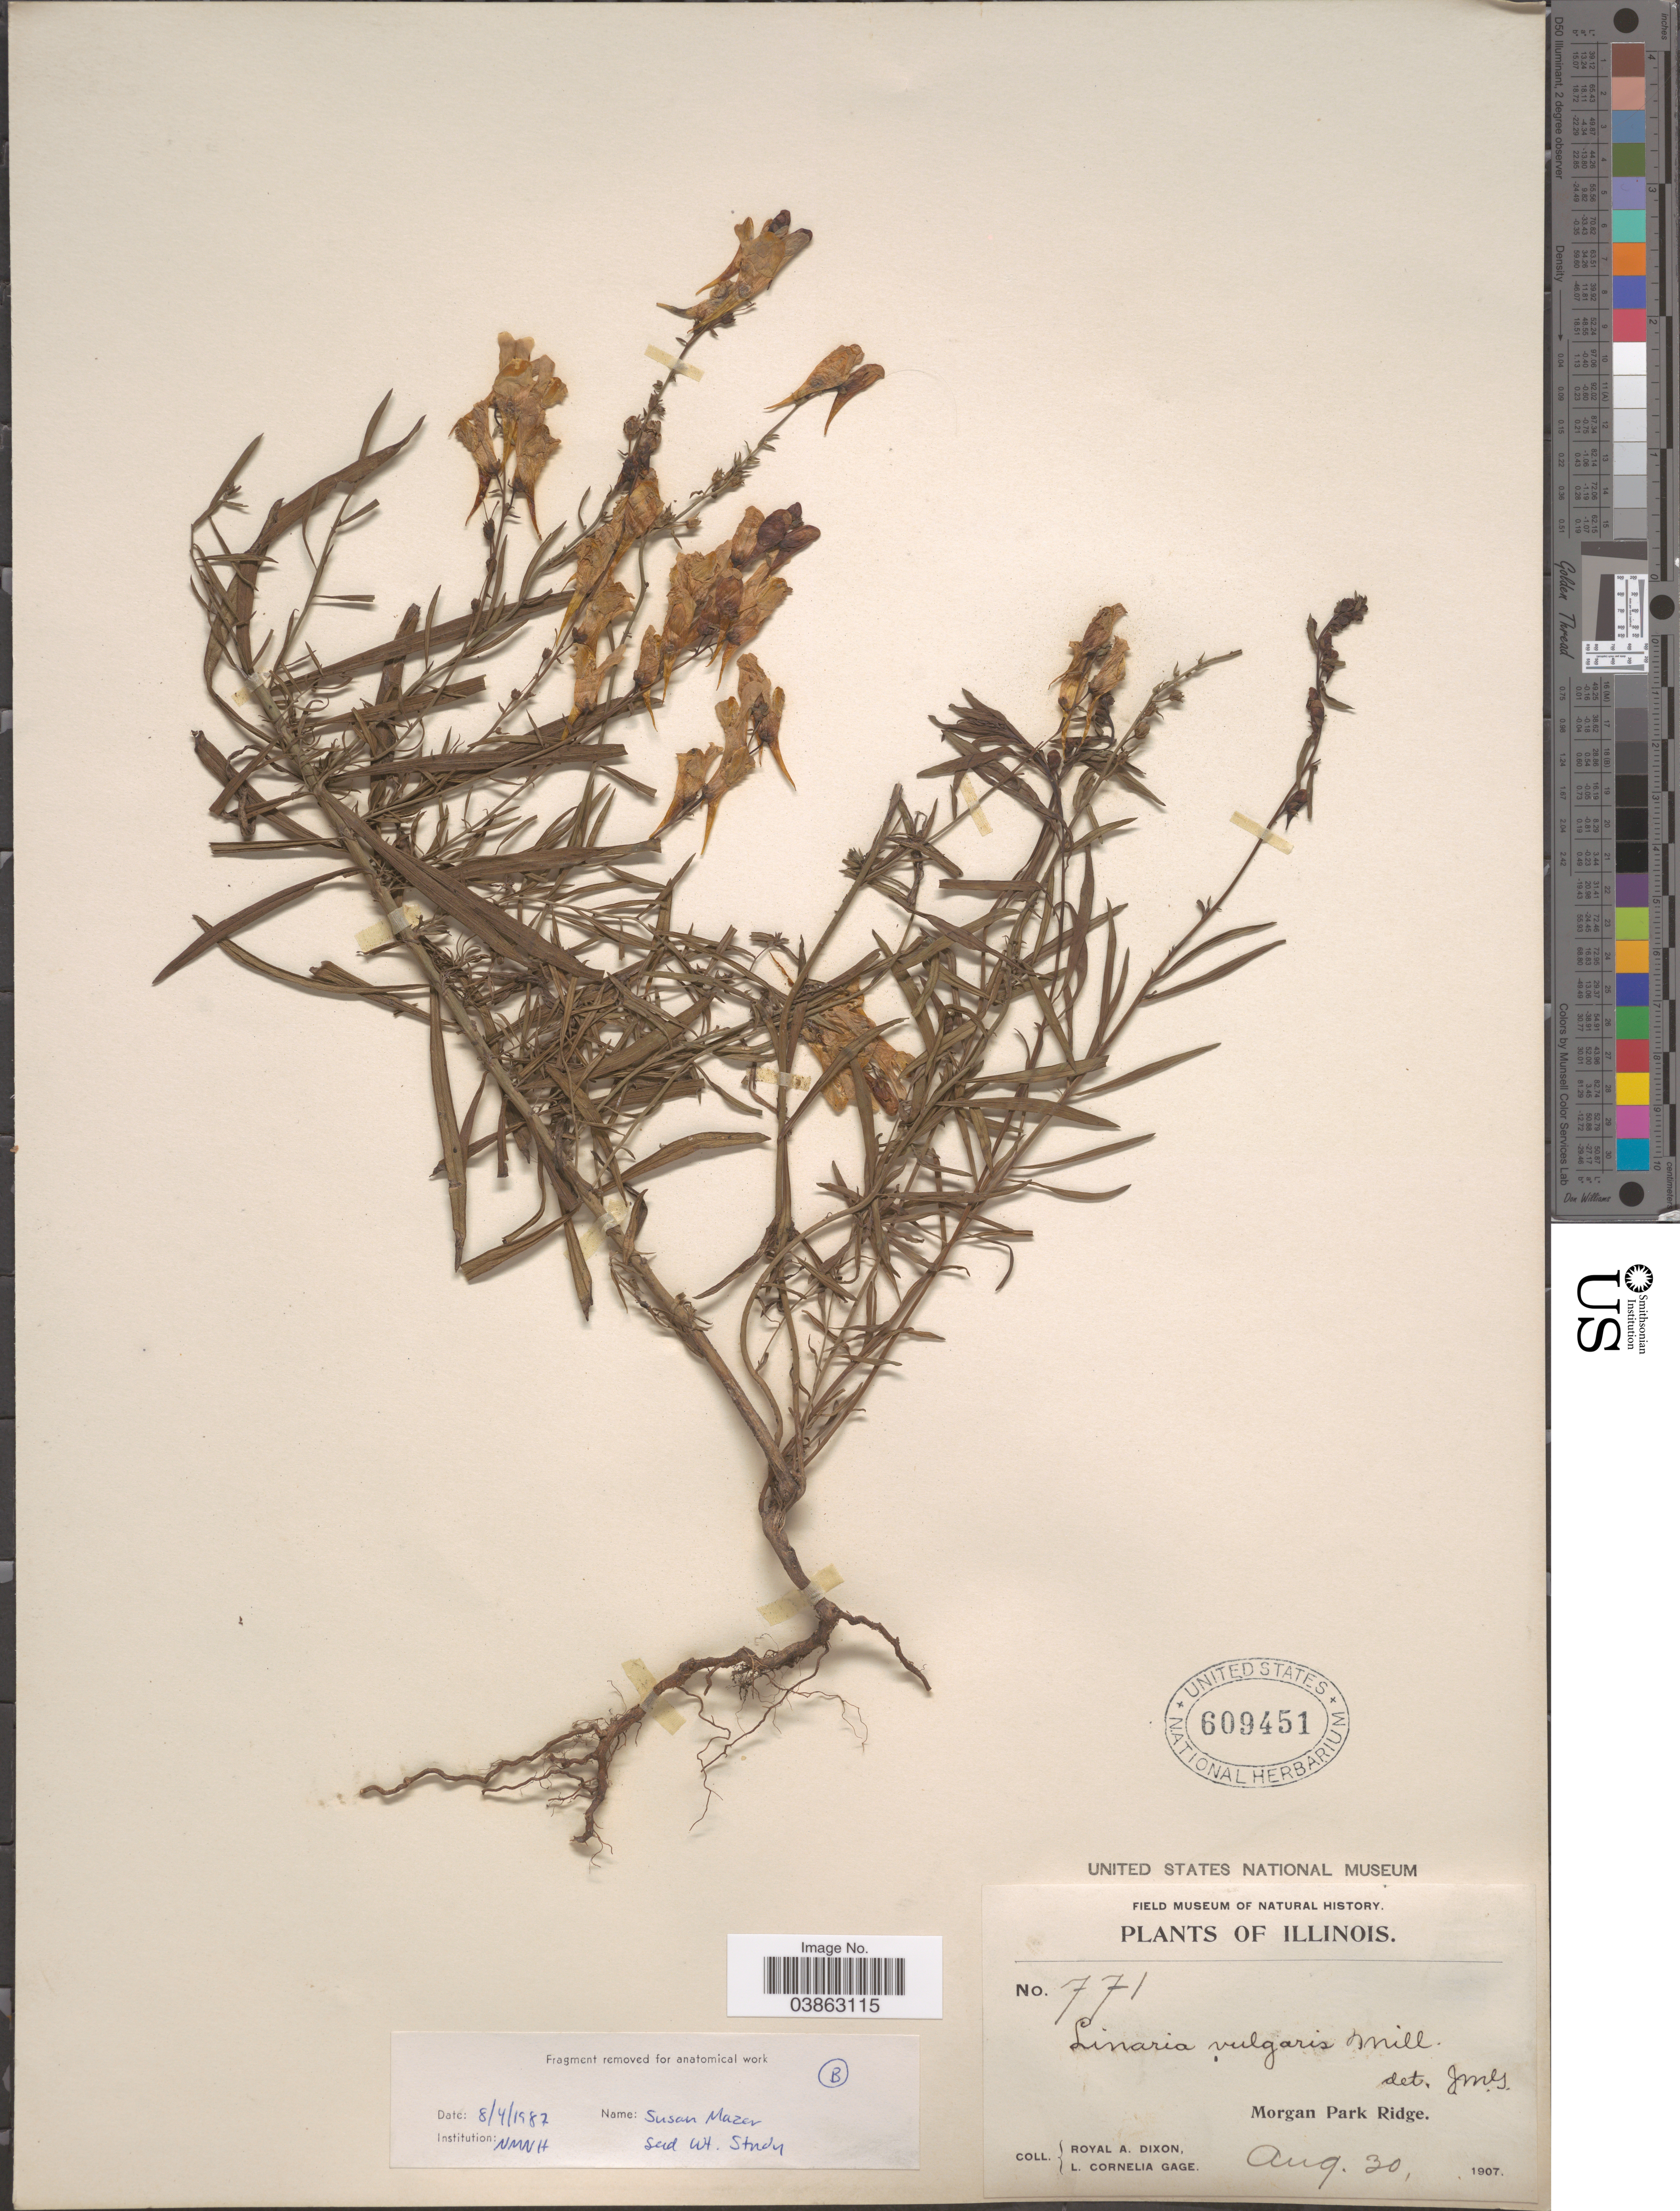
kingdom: Plantae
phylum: Tracheophyta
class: Magnoliopsida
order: Lamiales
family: Plantaginaceae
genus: Linaria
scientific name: Linaria vulgaris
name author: Mill.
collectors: R. A. Dixon & L. Gage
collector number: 771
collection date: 1907-08-30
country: United States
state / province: Illinois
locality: Morgan Park Ridge.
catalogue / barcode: US 609451